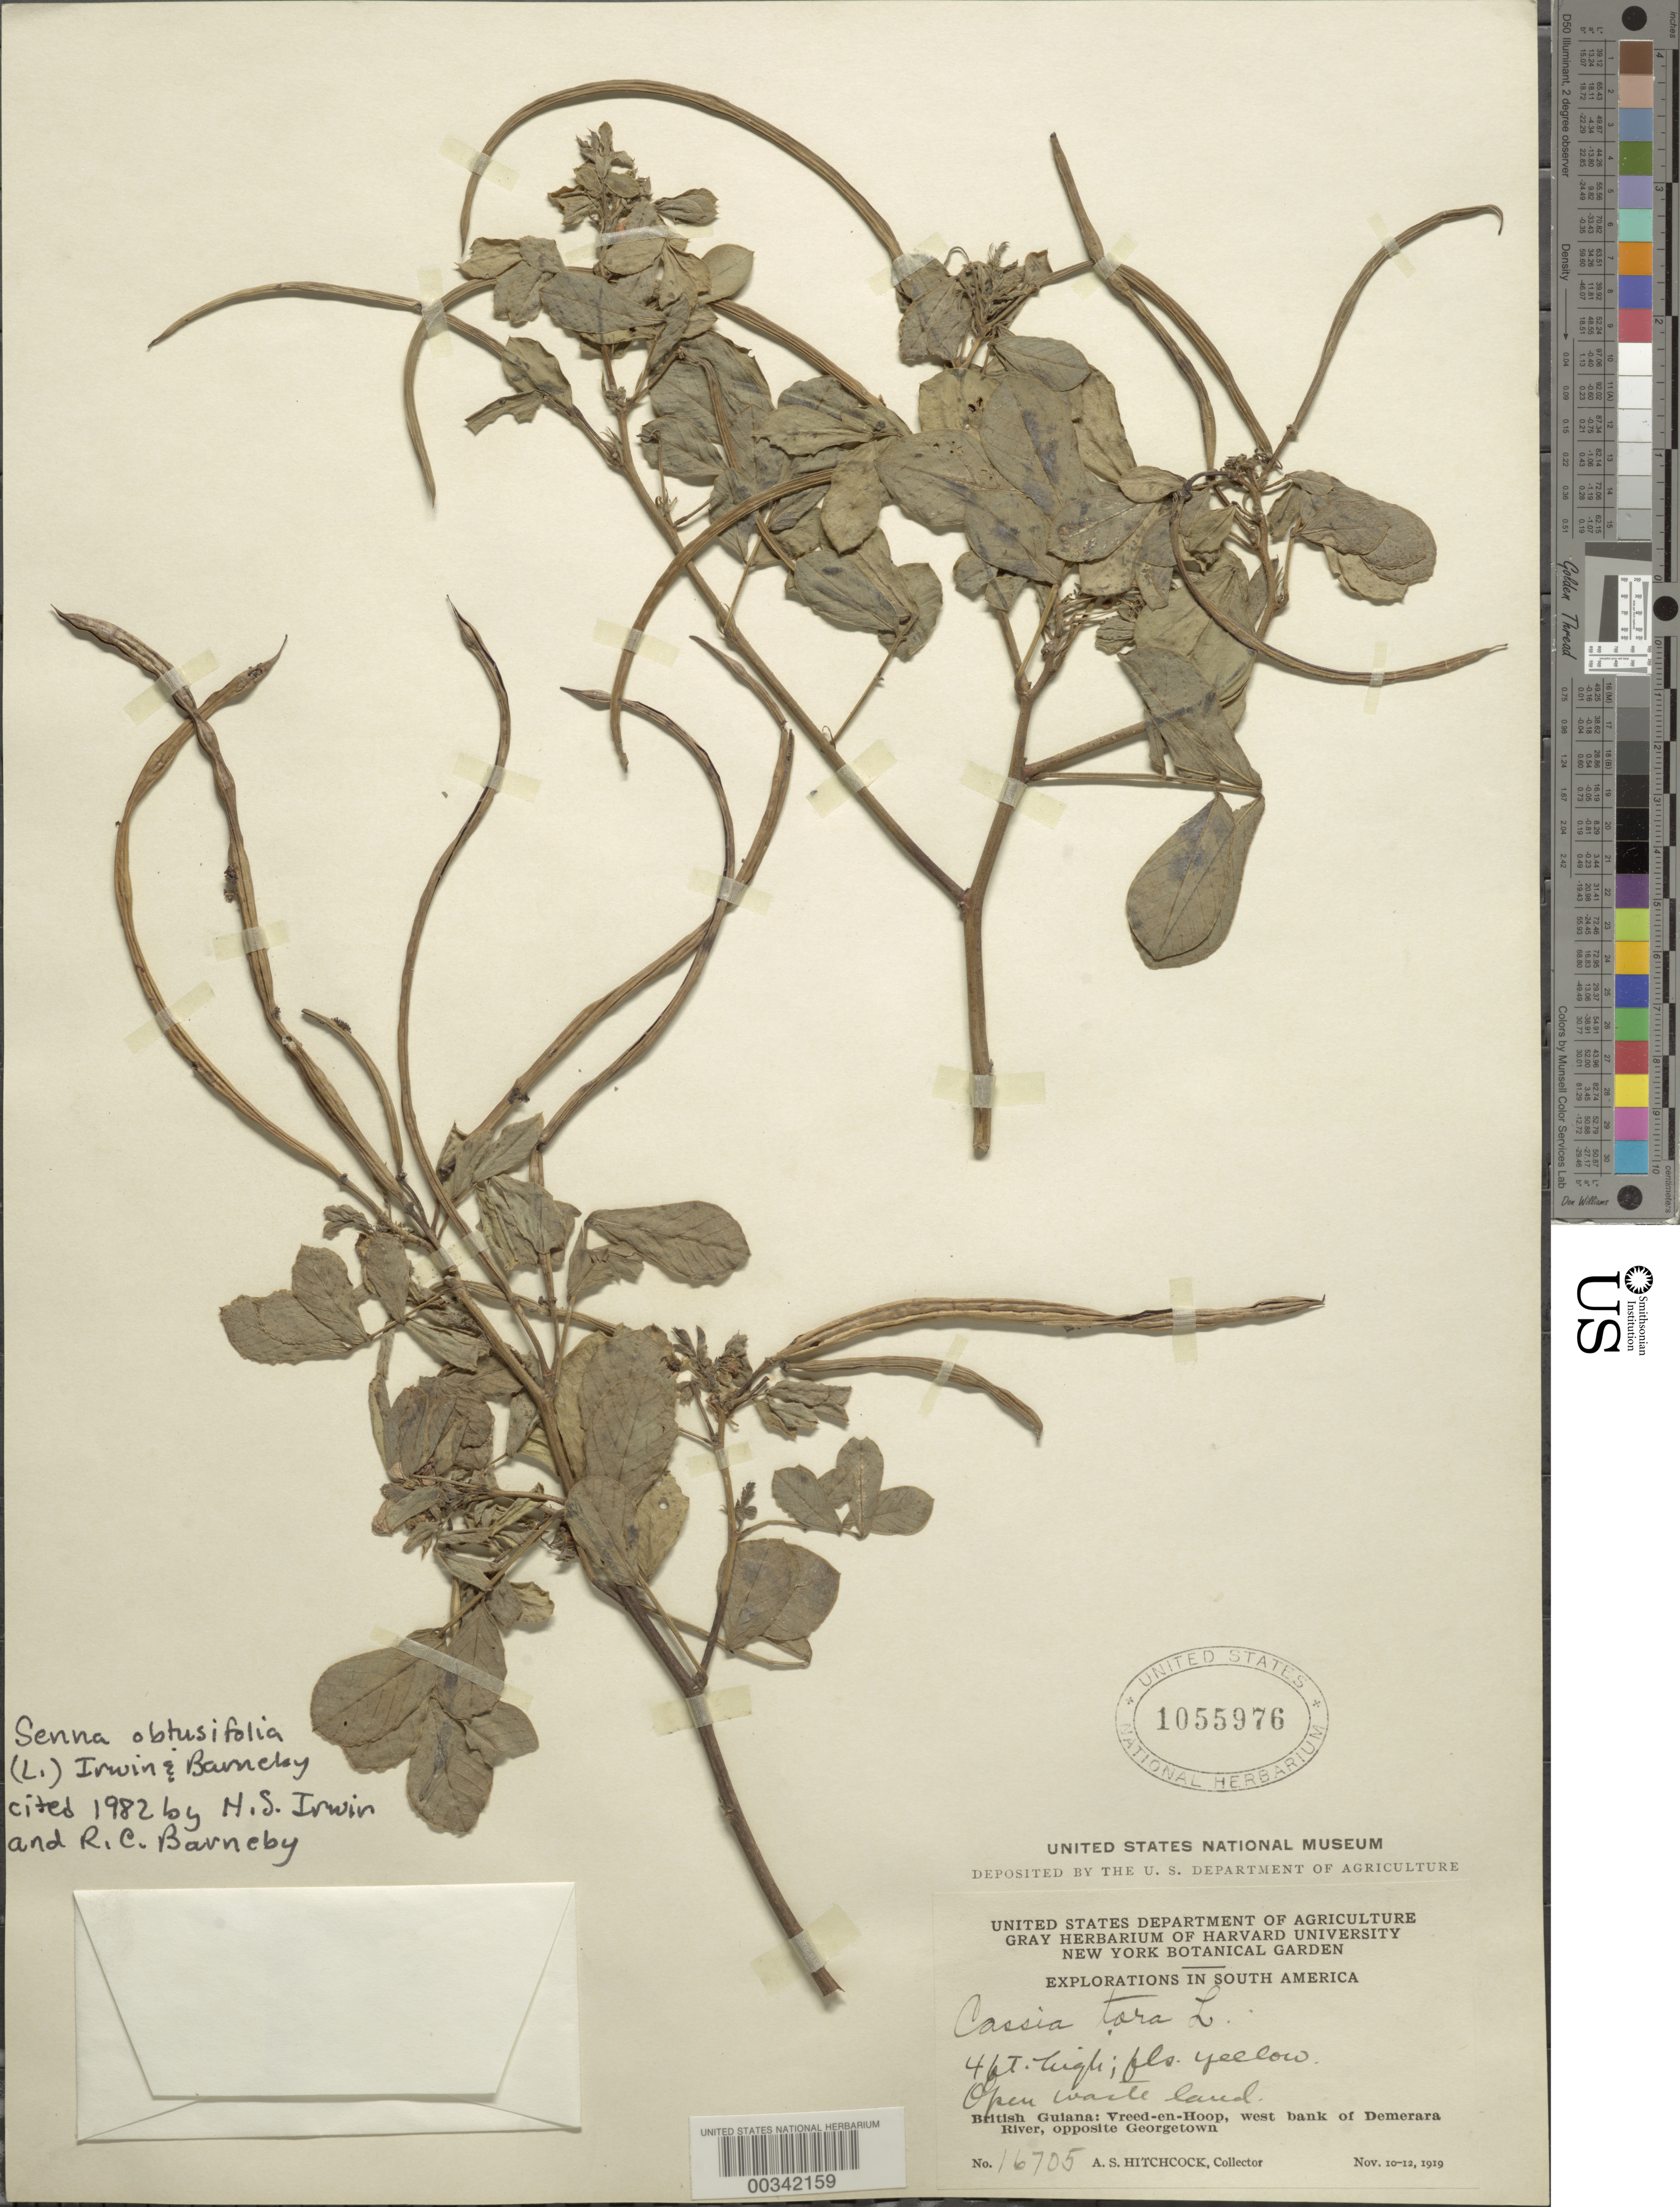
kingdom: Plantae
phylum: Tracheophyta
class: Magnoliopsida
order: Fabales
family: Fabaceae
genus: Senna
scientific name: Senna obtusifolia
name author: (L.) H.S. Irwin & Barneby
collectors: A. S. Hitchcock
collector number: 16705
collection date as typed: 10 Nov 1919 to 12 Nov 1919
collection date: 1919-11-10/1919-11-12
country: Guyana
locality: Vreed-en-hoop, w bank of demerara river, opposite georgetown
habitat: Open waste land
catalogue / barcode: US 1055976